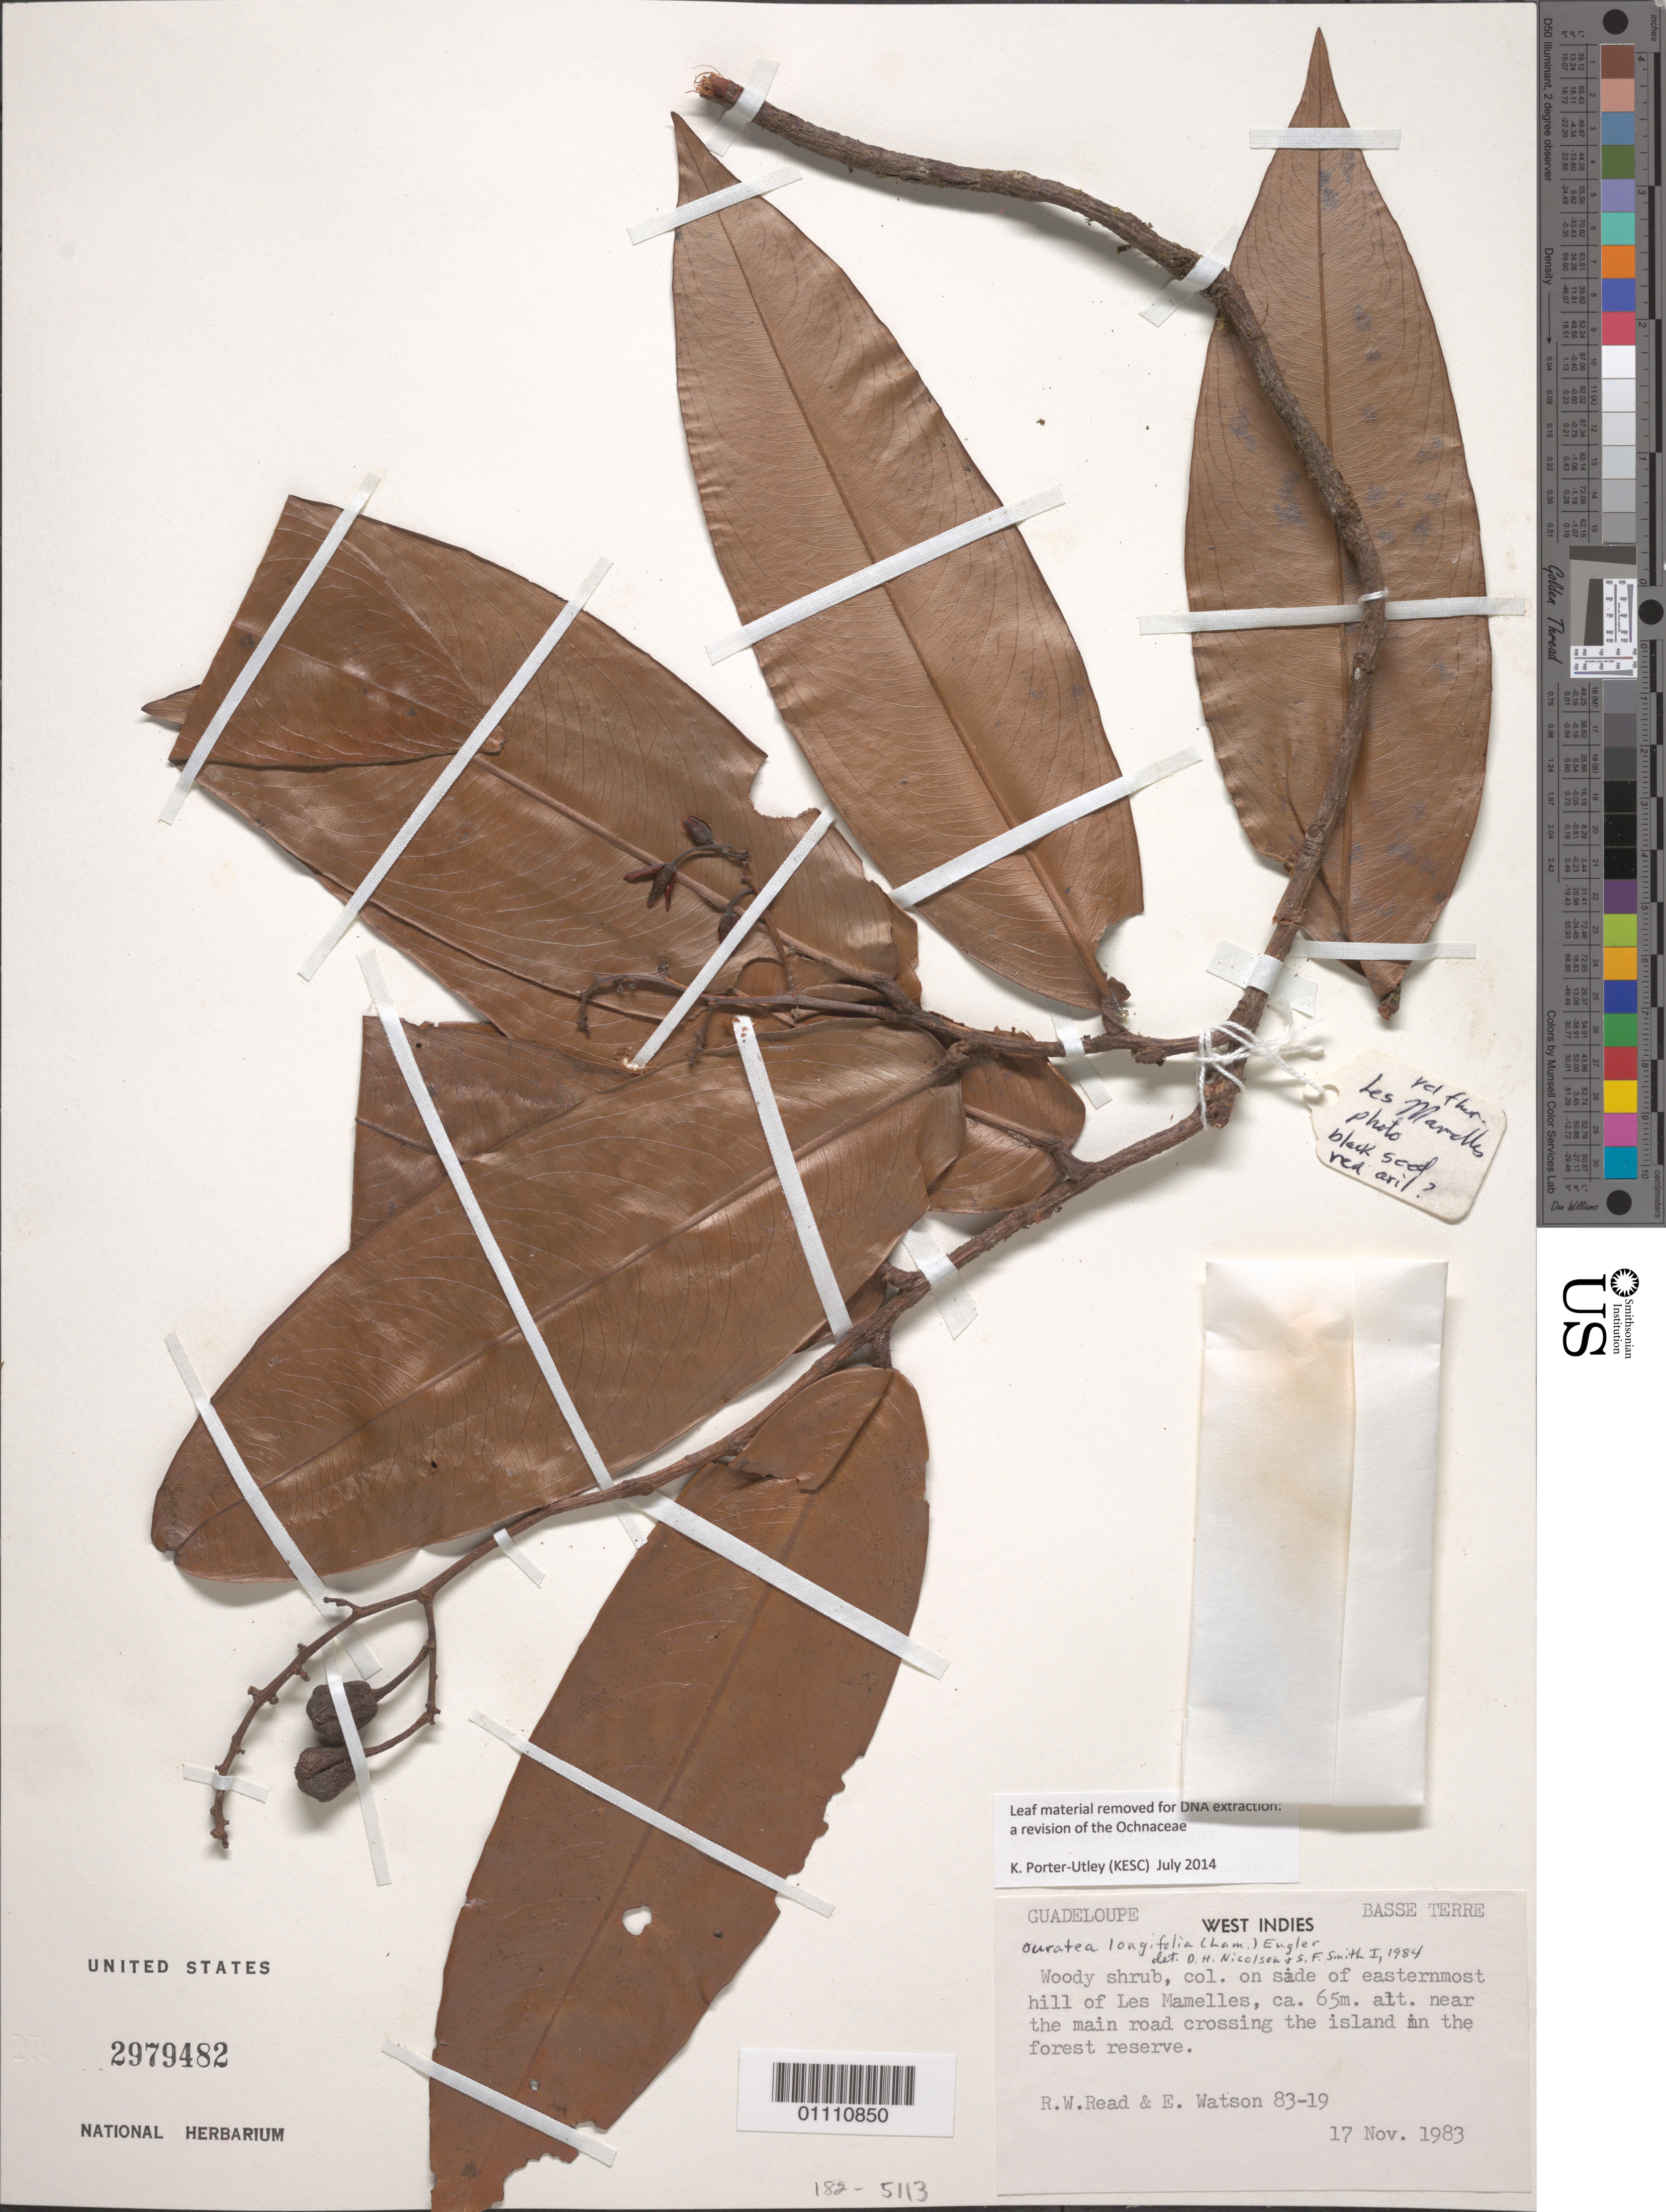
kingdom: Plantae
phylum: Tracheophyta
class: Magnoliopsida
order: Malpighiales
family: Ochnaceae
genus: Ouratea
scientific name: Ouratea longifolia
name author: (Lam.) Engl.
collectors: R. W. Read & E. Watson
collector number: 83-19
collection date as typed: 17 Nov 1983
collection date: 1983-11-17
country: Guadeloupe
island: Basse Terre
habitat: woody shrub, collected on side of easternmost hill of les mamelles, near the main road crossing the island in the forest reserve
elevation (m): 65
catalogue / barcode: US 2979482